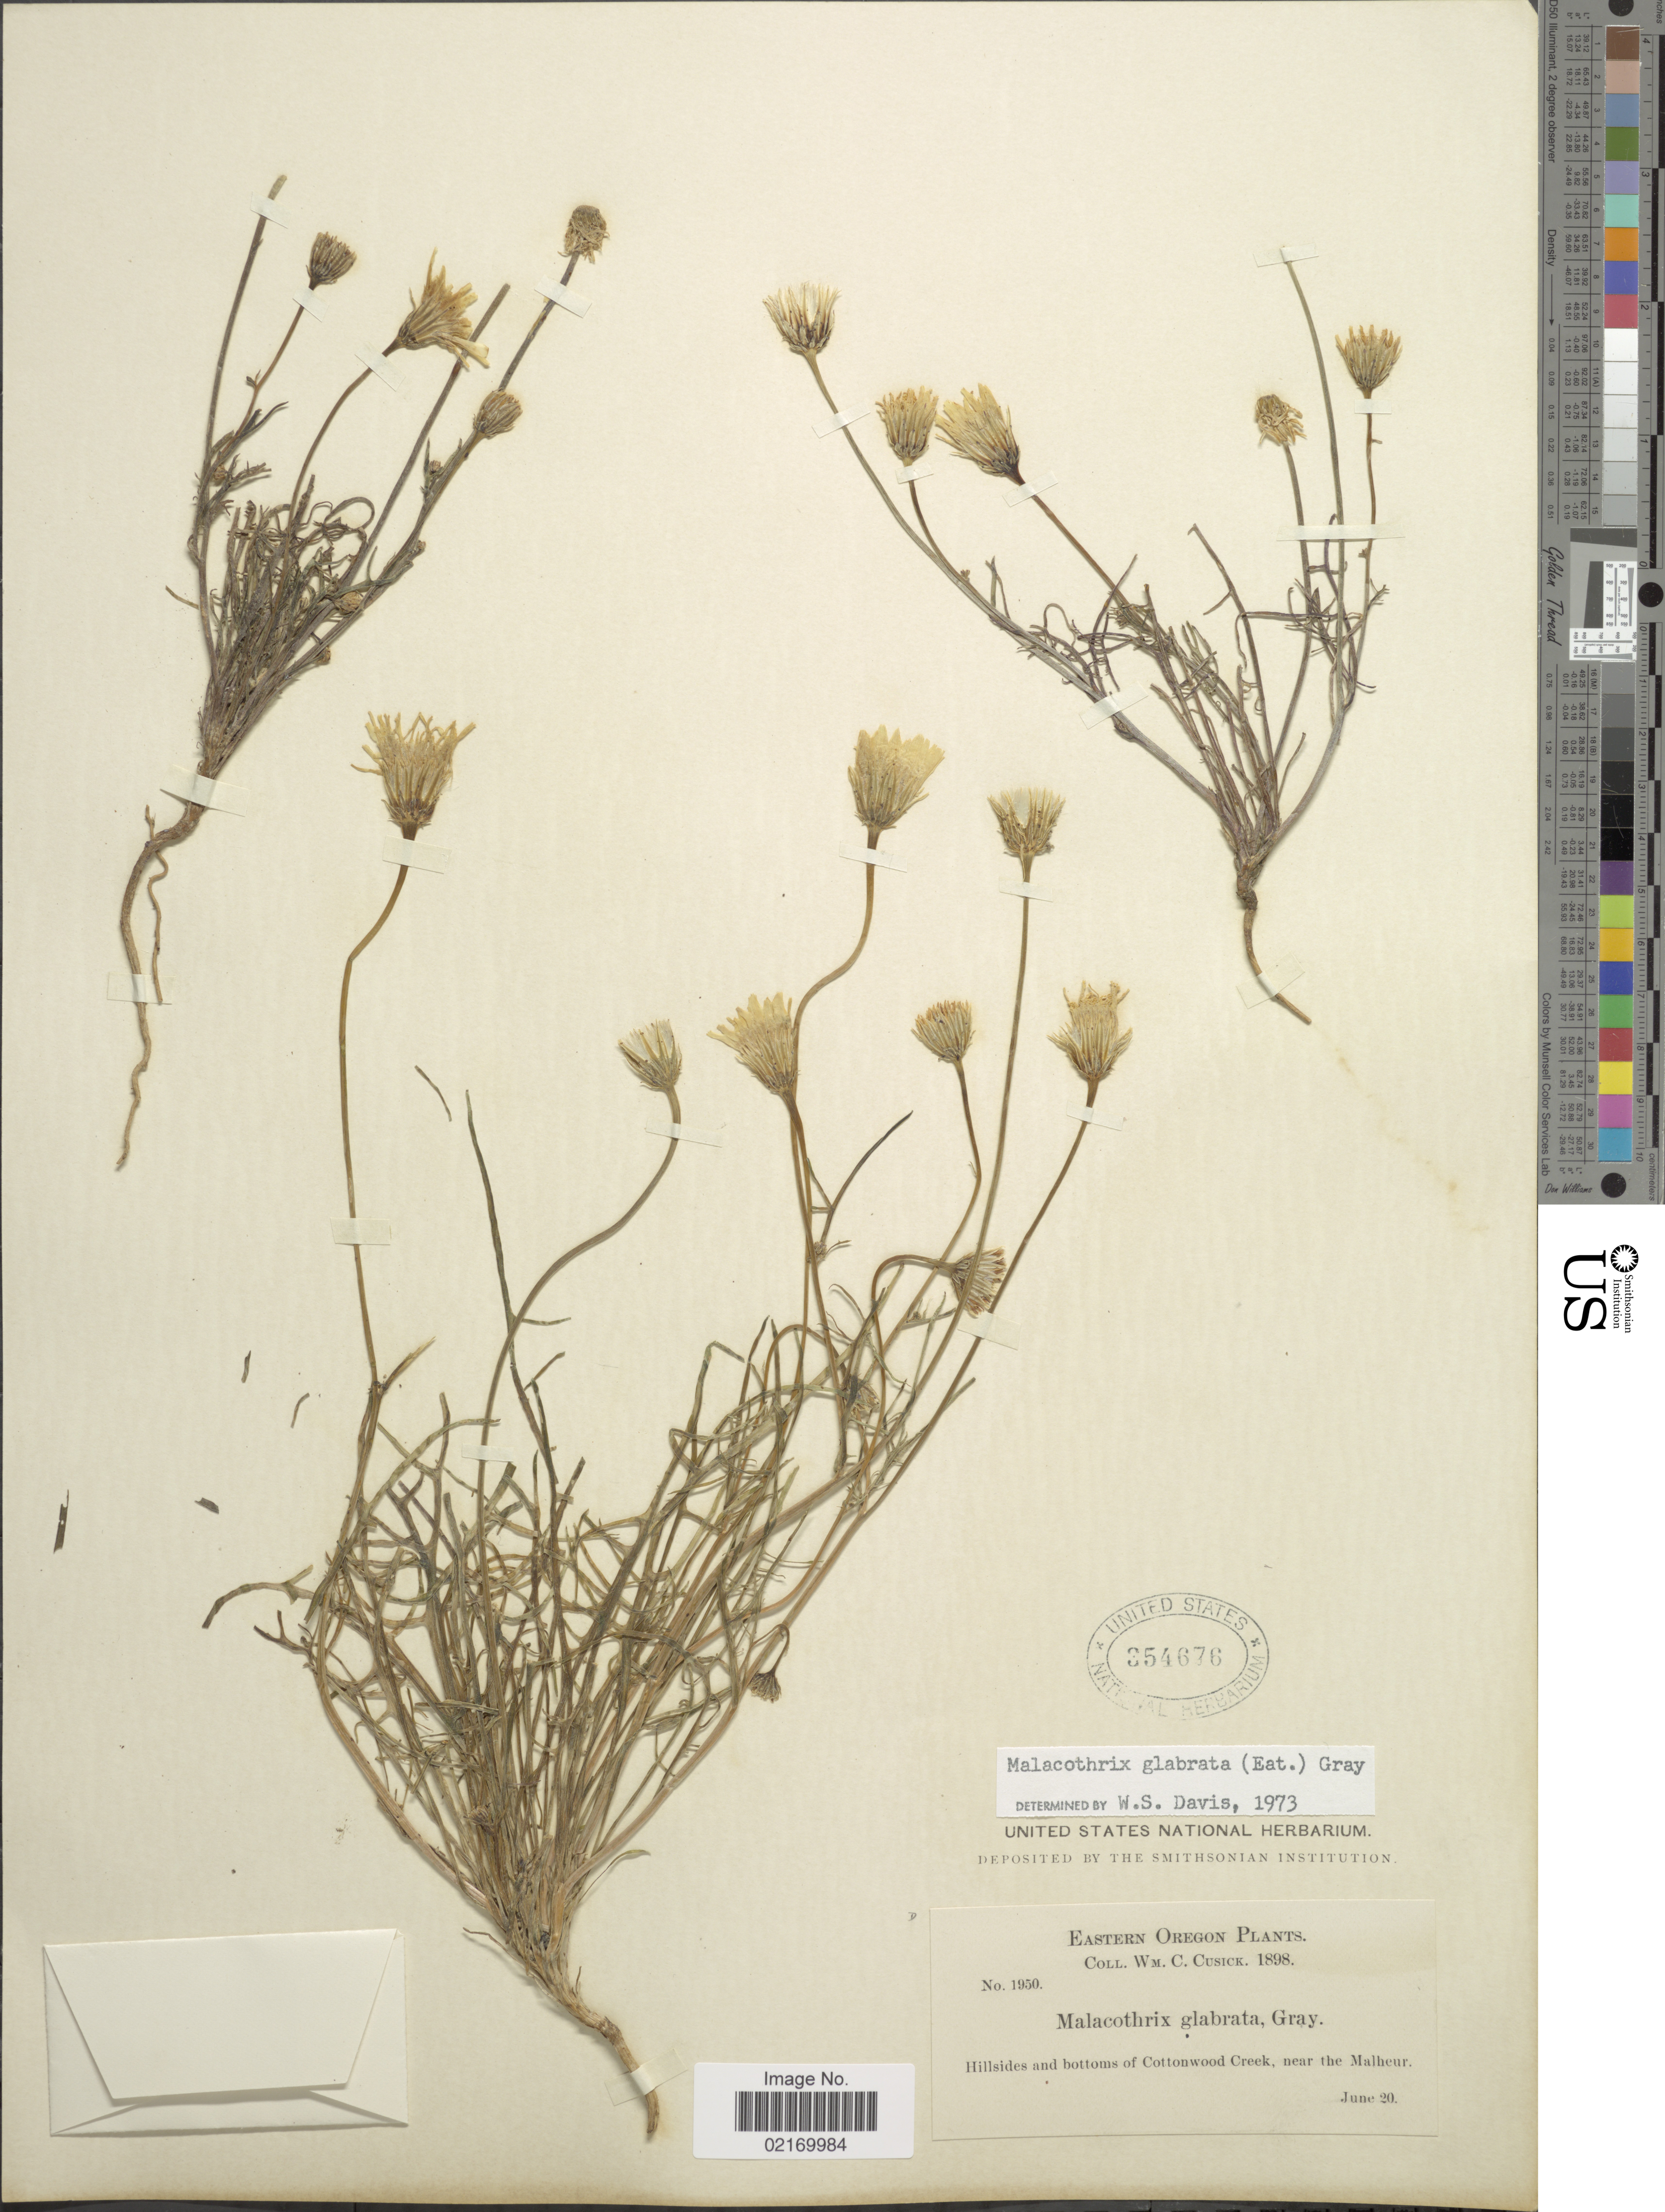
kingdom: Plantae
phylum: Tracheophyta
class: Magnoliopsida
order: Asterales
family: Asteraceae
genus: Malacothrix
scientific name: Malacothrix glabrata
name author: (A. Gray ex D.C. Eaton) A. Gray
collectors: W. C. Cusick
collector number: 1950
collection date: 1898-06-20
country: United States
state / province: Oregon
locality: Eastern Oregon, hillsides and bottoms of Cottonwood Creek, near the Malheur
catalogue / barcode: US 354676